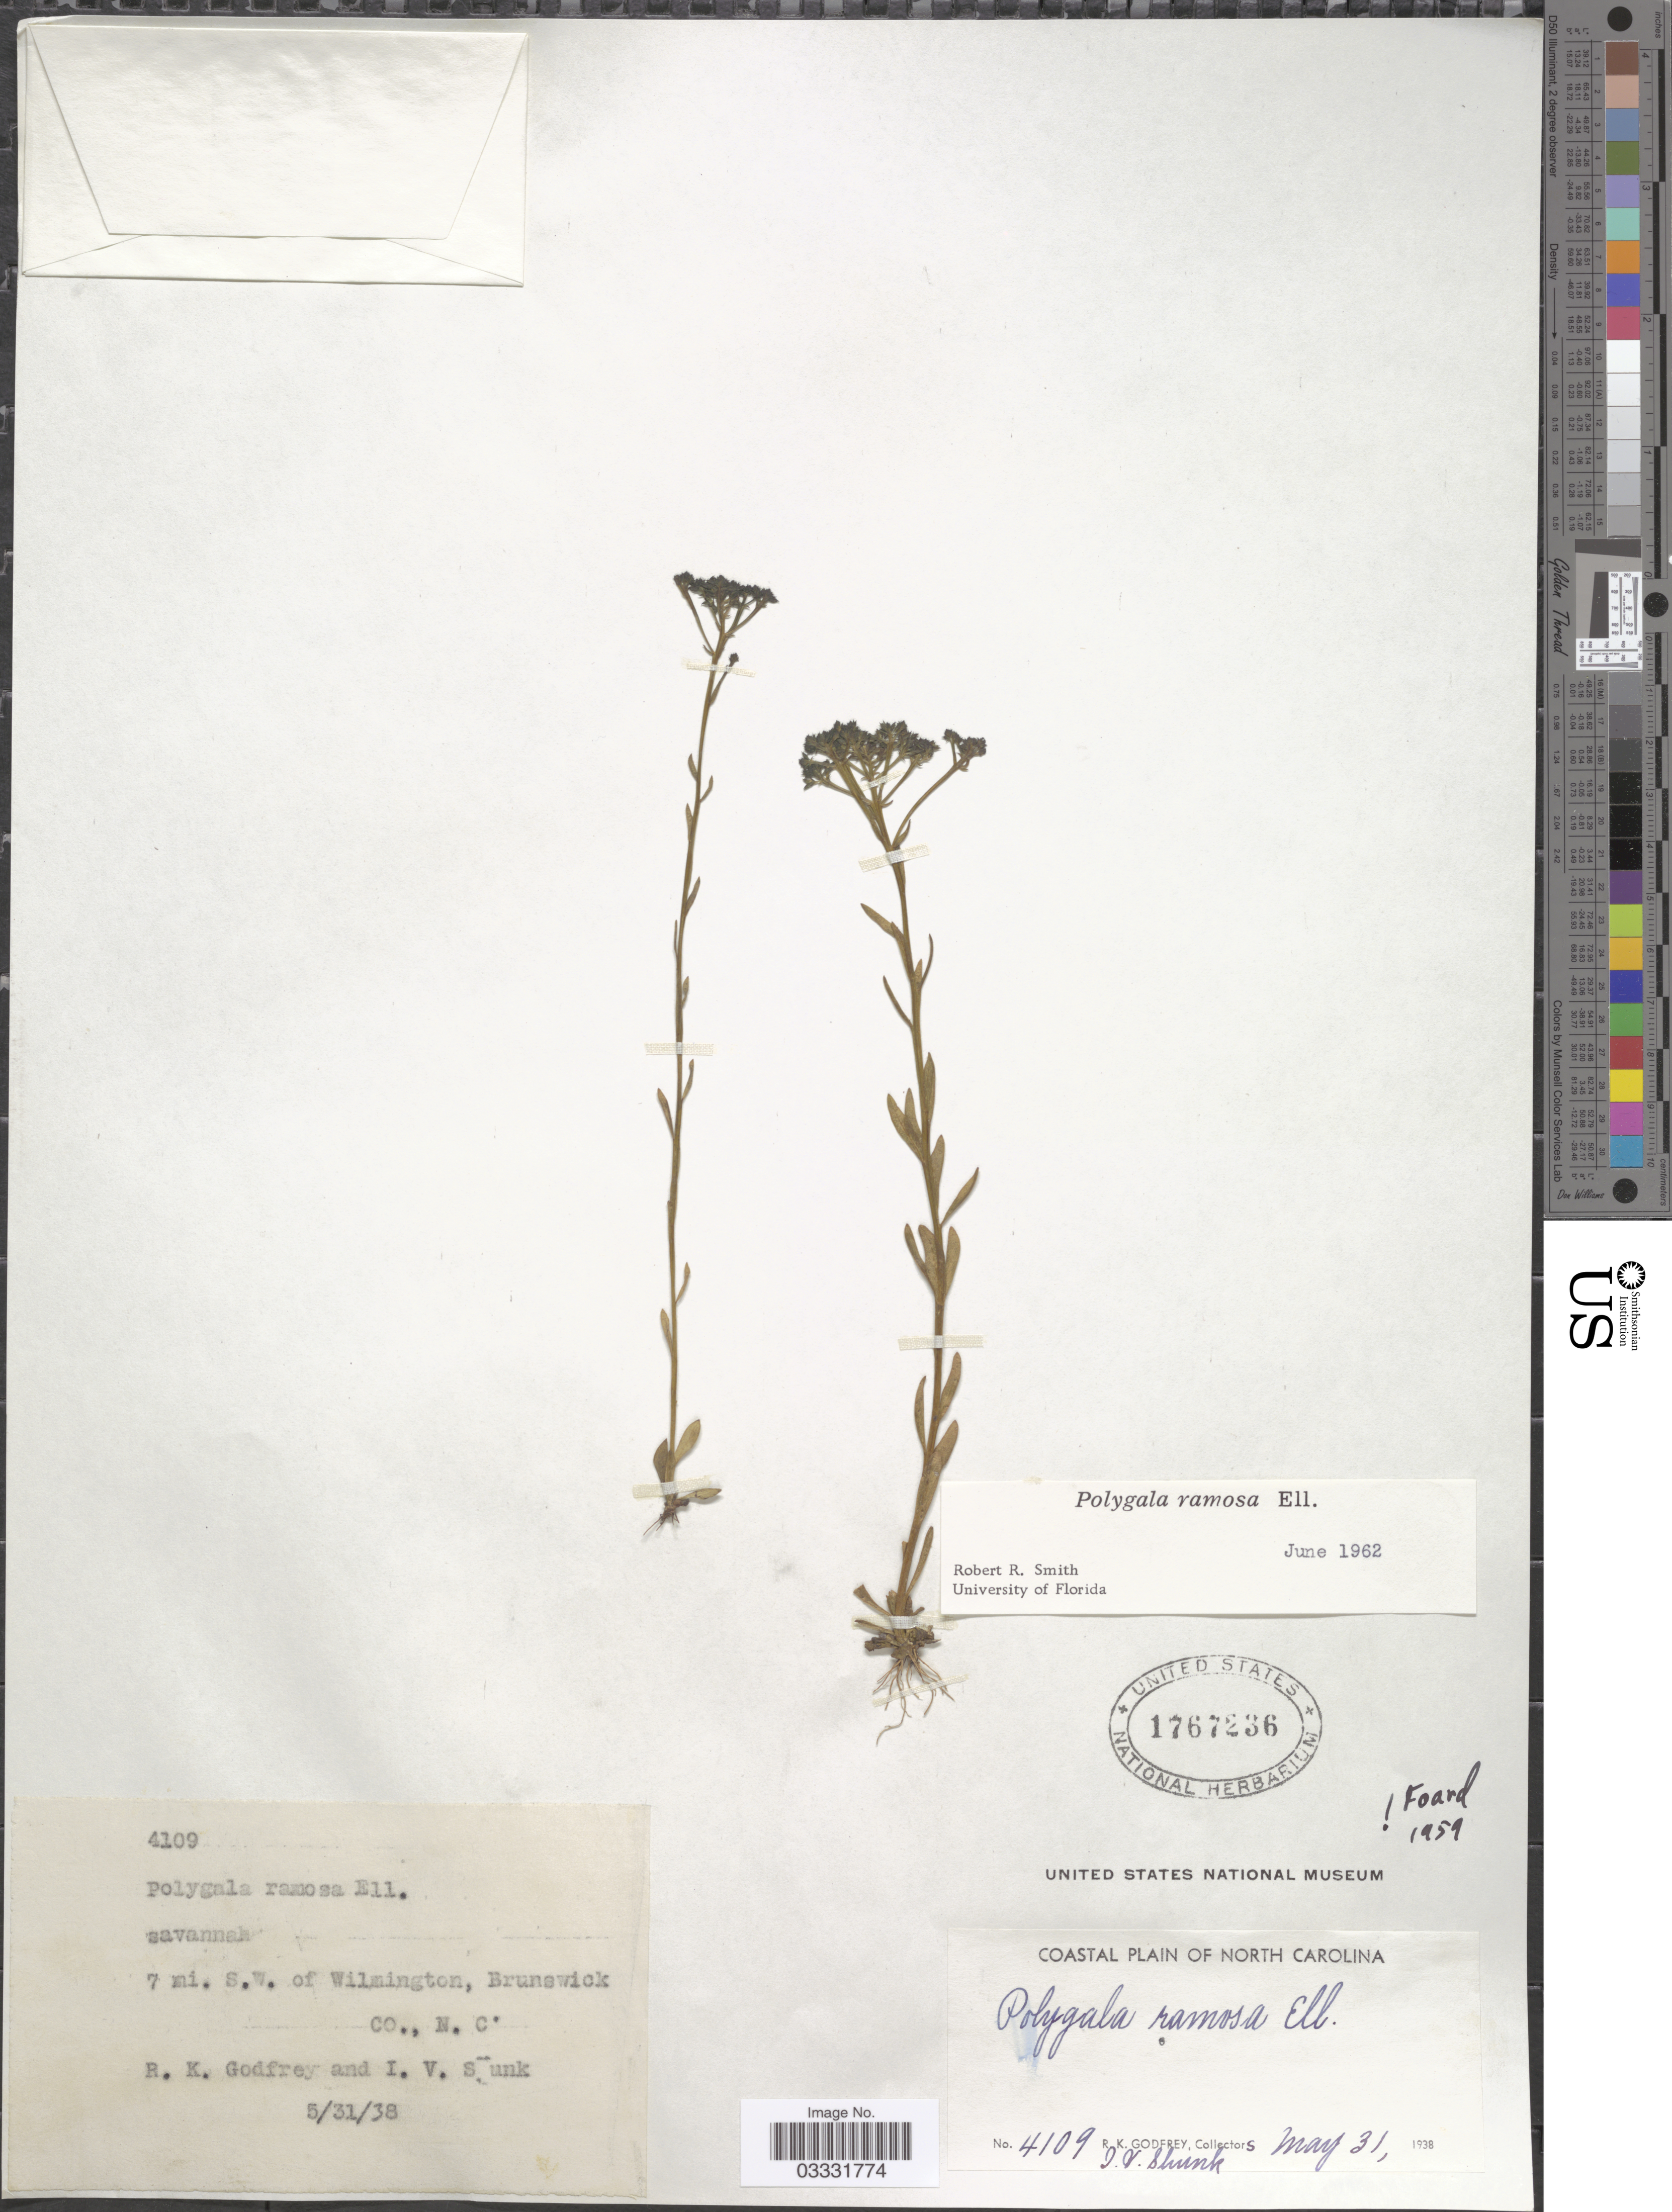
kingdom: Plantae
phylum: Tracheophyta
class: Magnoliopsida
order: Fabales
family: Polygalaceae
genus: Polygala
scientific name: Polygala ramosa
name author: Elliott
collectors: R. K. Godfrey & I. Shunk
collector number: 4109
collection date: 1938-05-31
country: United States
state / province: North Carolina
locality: Coastal Plain of North Carolina. 7 mi. S.W. of Wilmington, Brunswick Co.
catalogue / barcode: US 1767236